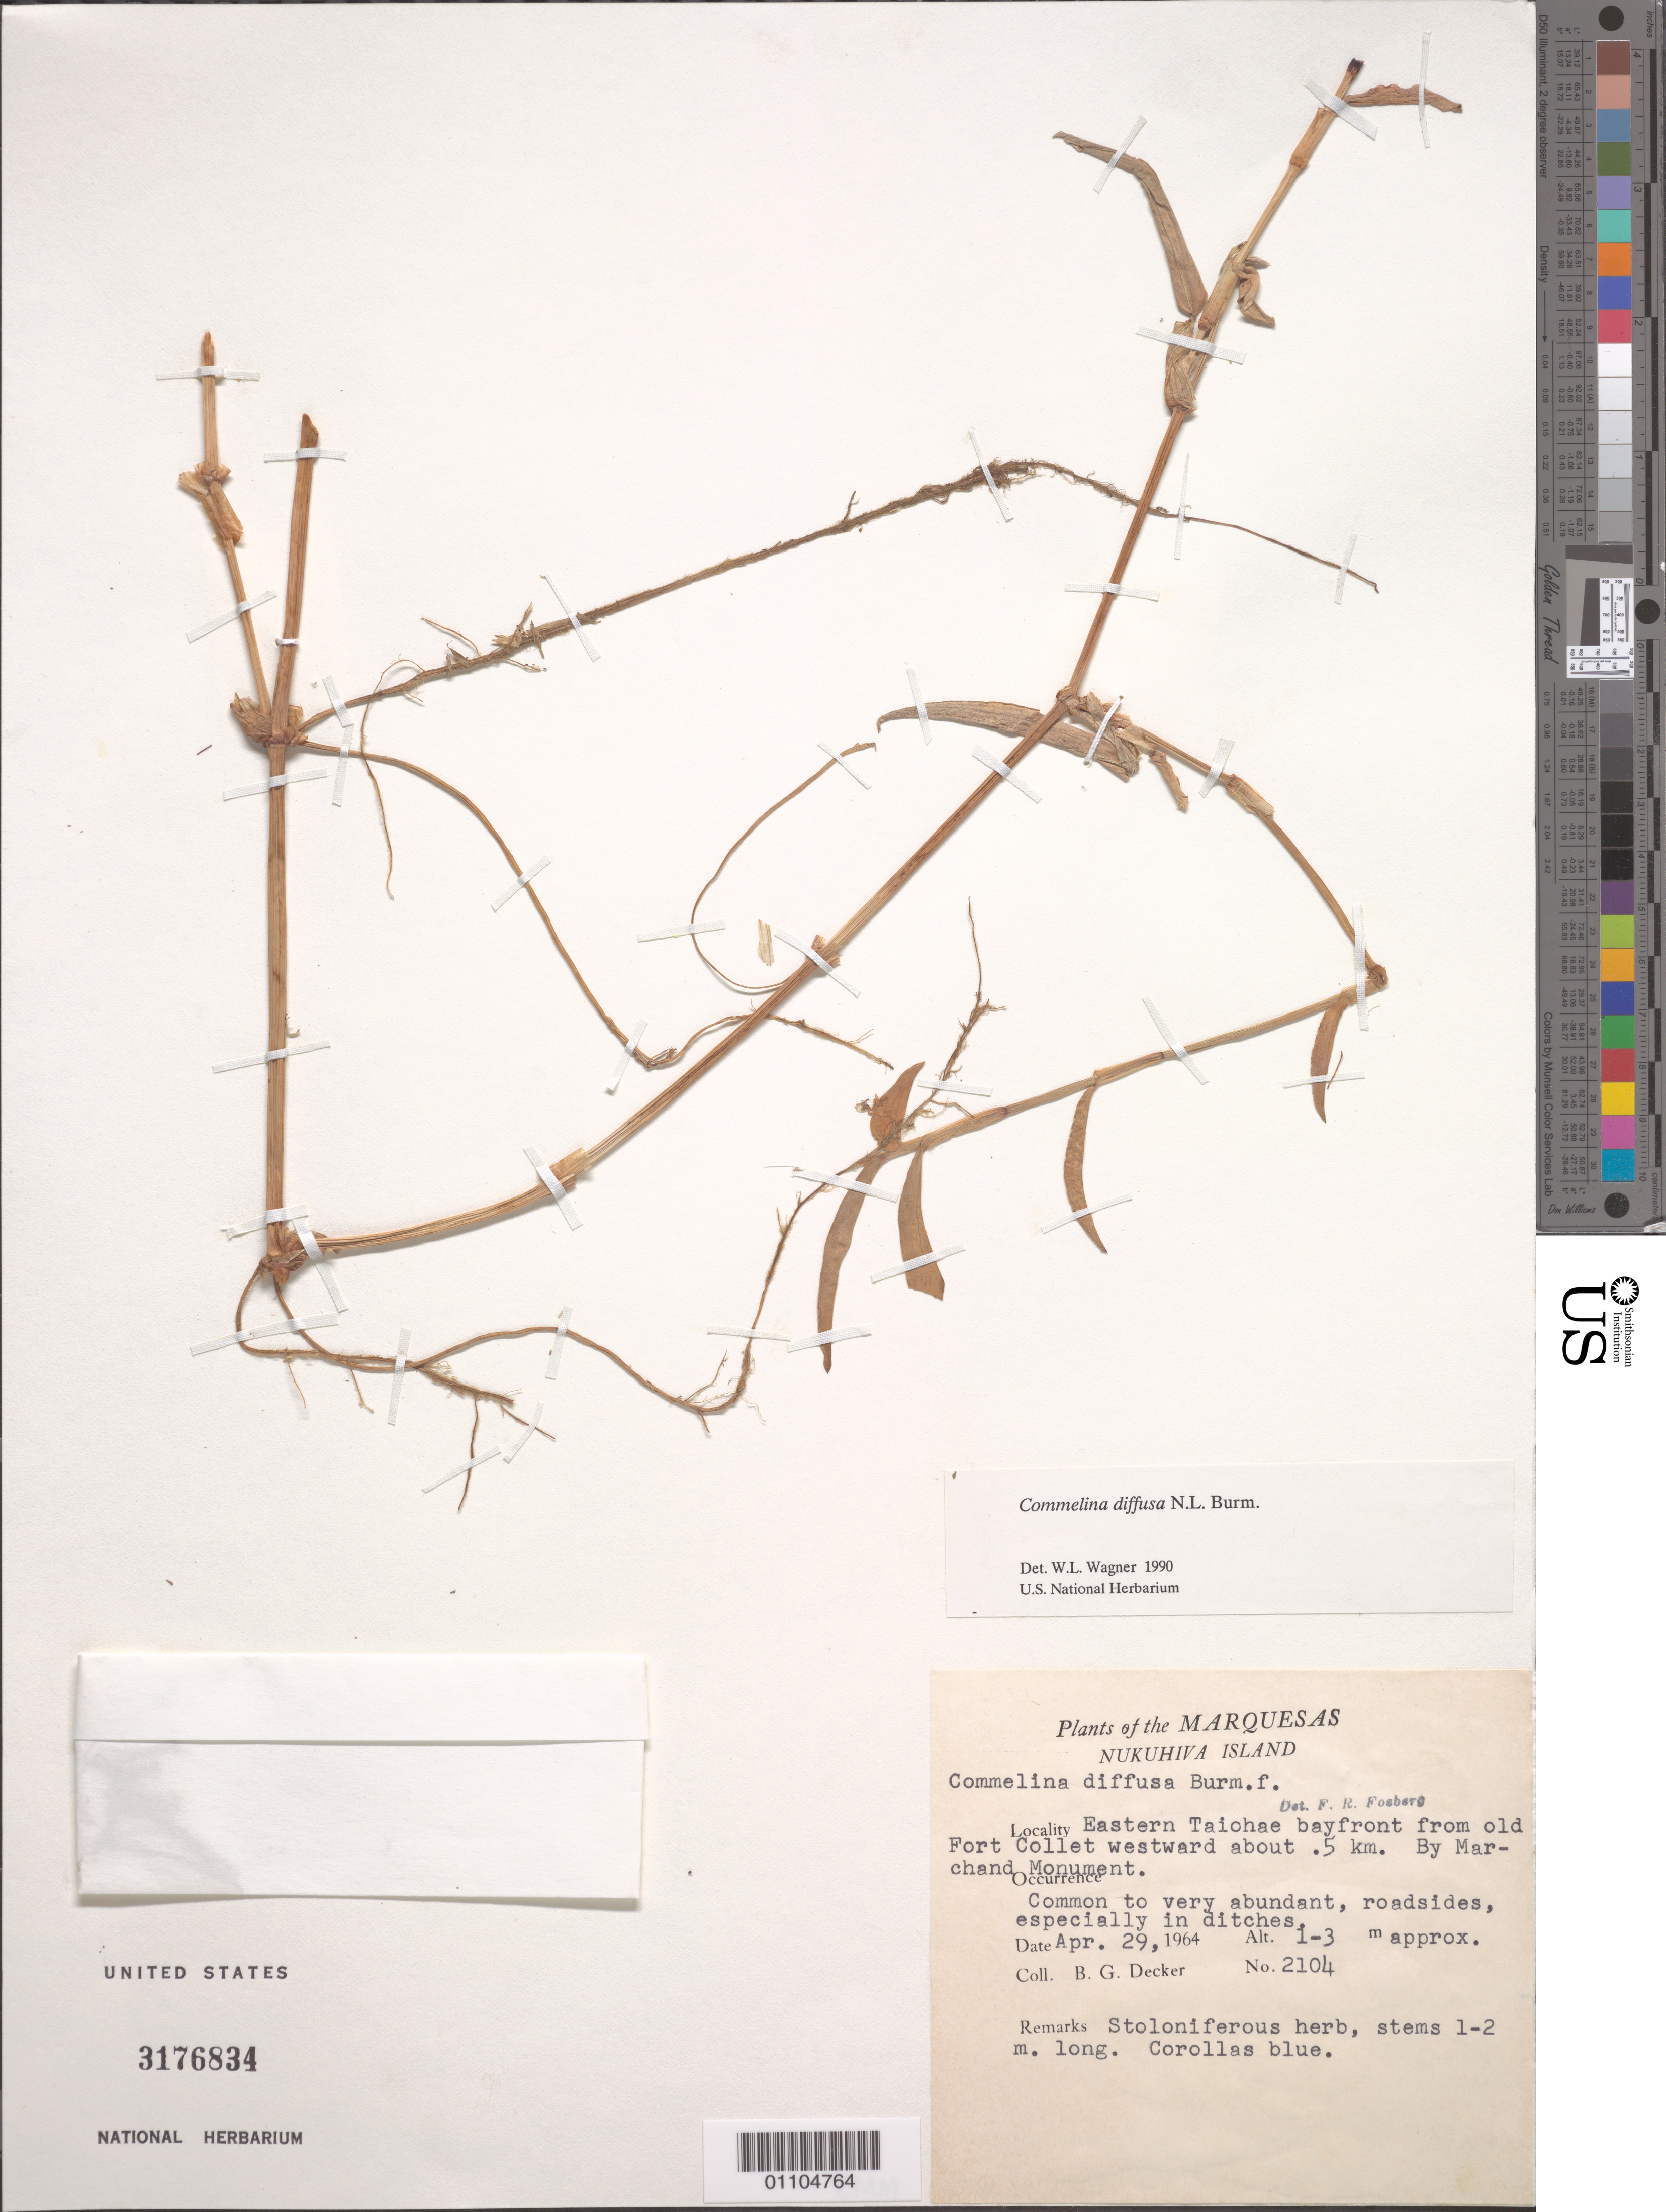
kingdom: Plantae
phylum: Tracheophyta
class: Liliopsida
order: Commelinales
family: Commelinaceae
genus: Commelina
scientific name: Commelina diffusa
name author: Burm. f.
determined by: Wagner, W. L., (BOT), Smithsonian Institution - National Museum of Natural History (UNITED STATES)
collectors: B. G. Decker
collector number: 2104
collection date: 1964-04-29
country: French Polynesia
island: Nuku Hiva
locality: E Taiohae bayfront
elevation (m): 1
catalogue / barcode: US 3176834